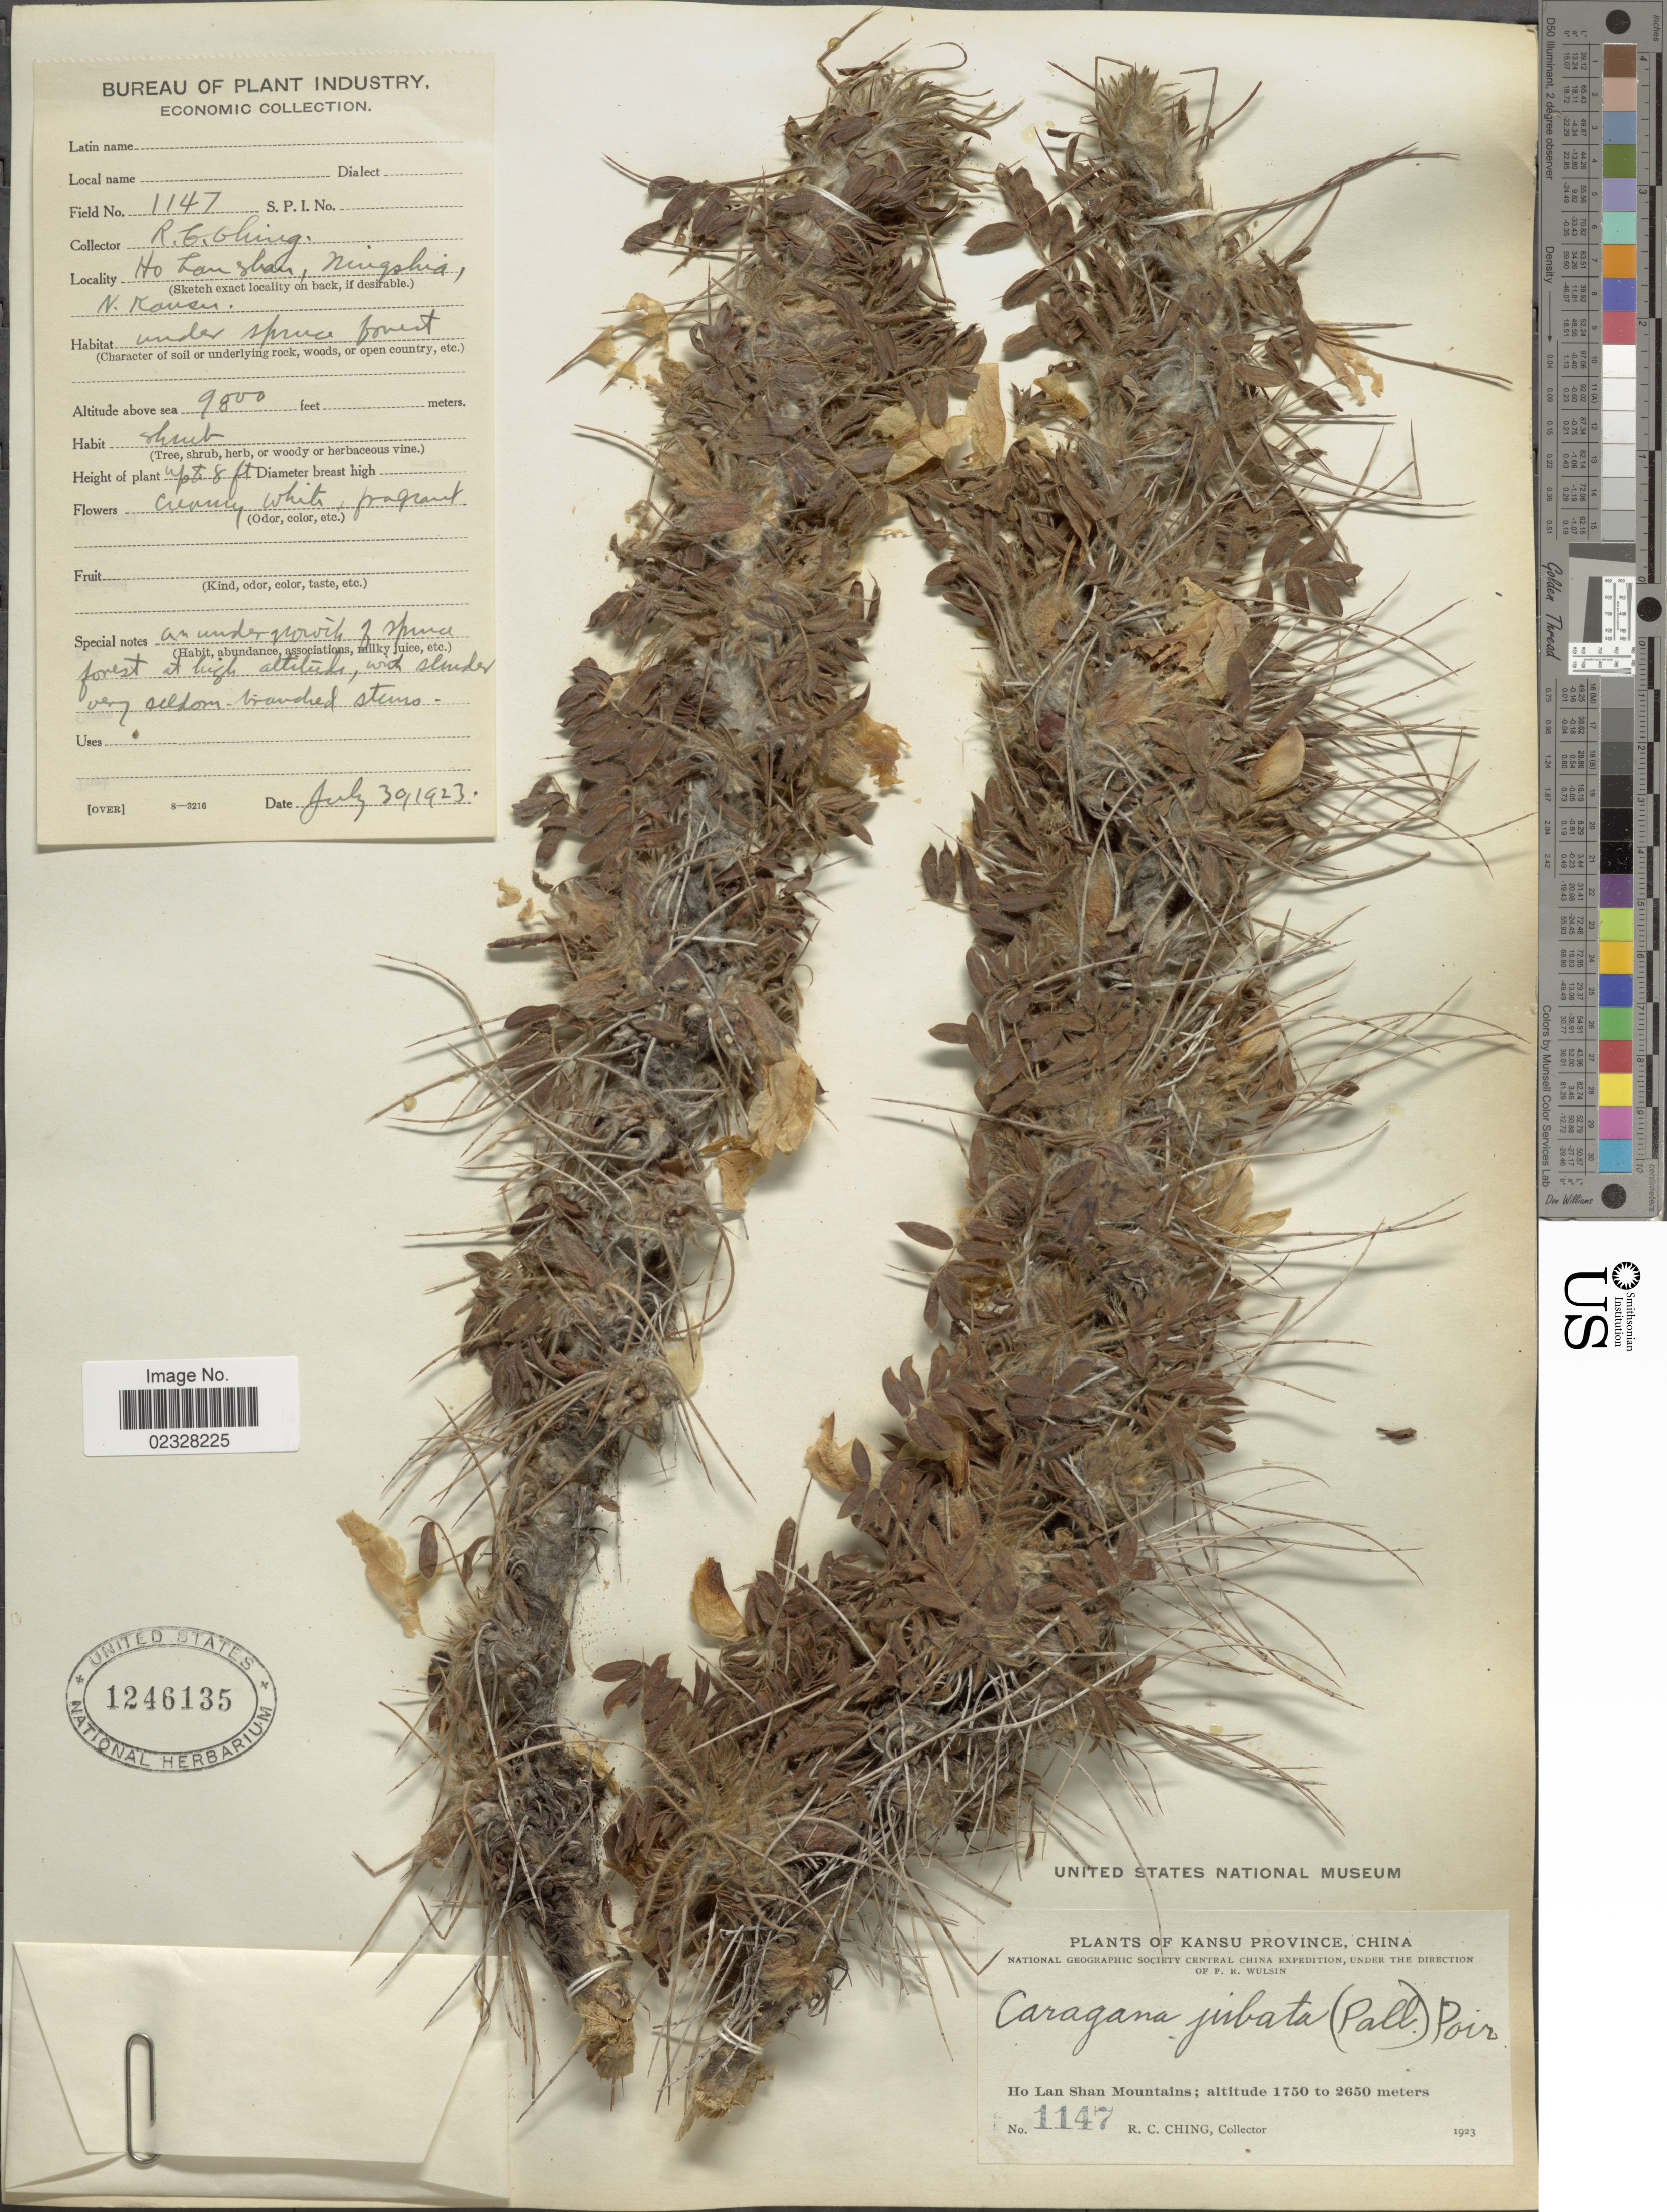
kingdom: Plantae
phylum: Tracheophyta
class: Magnoliopsida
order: Fabales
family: Fabaceae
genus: Caragana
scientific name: Caragana jubata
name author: Poir.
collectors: R. C. Ching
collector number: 1147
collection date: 1923-07-30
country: China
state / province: Gansu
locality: Kansu Province. Ho Lan Shan Mountains. Ningshia, N. Kansu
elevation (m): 2987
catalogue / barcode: US 1246135